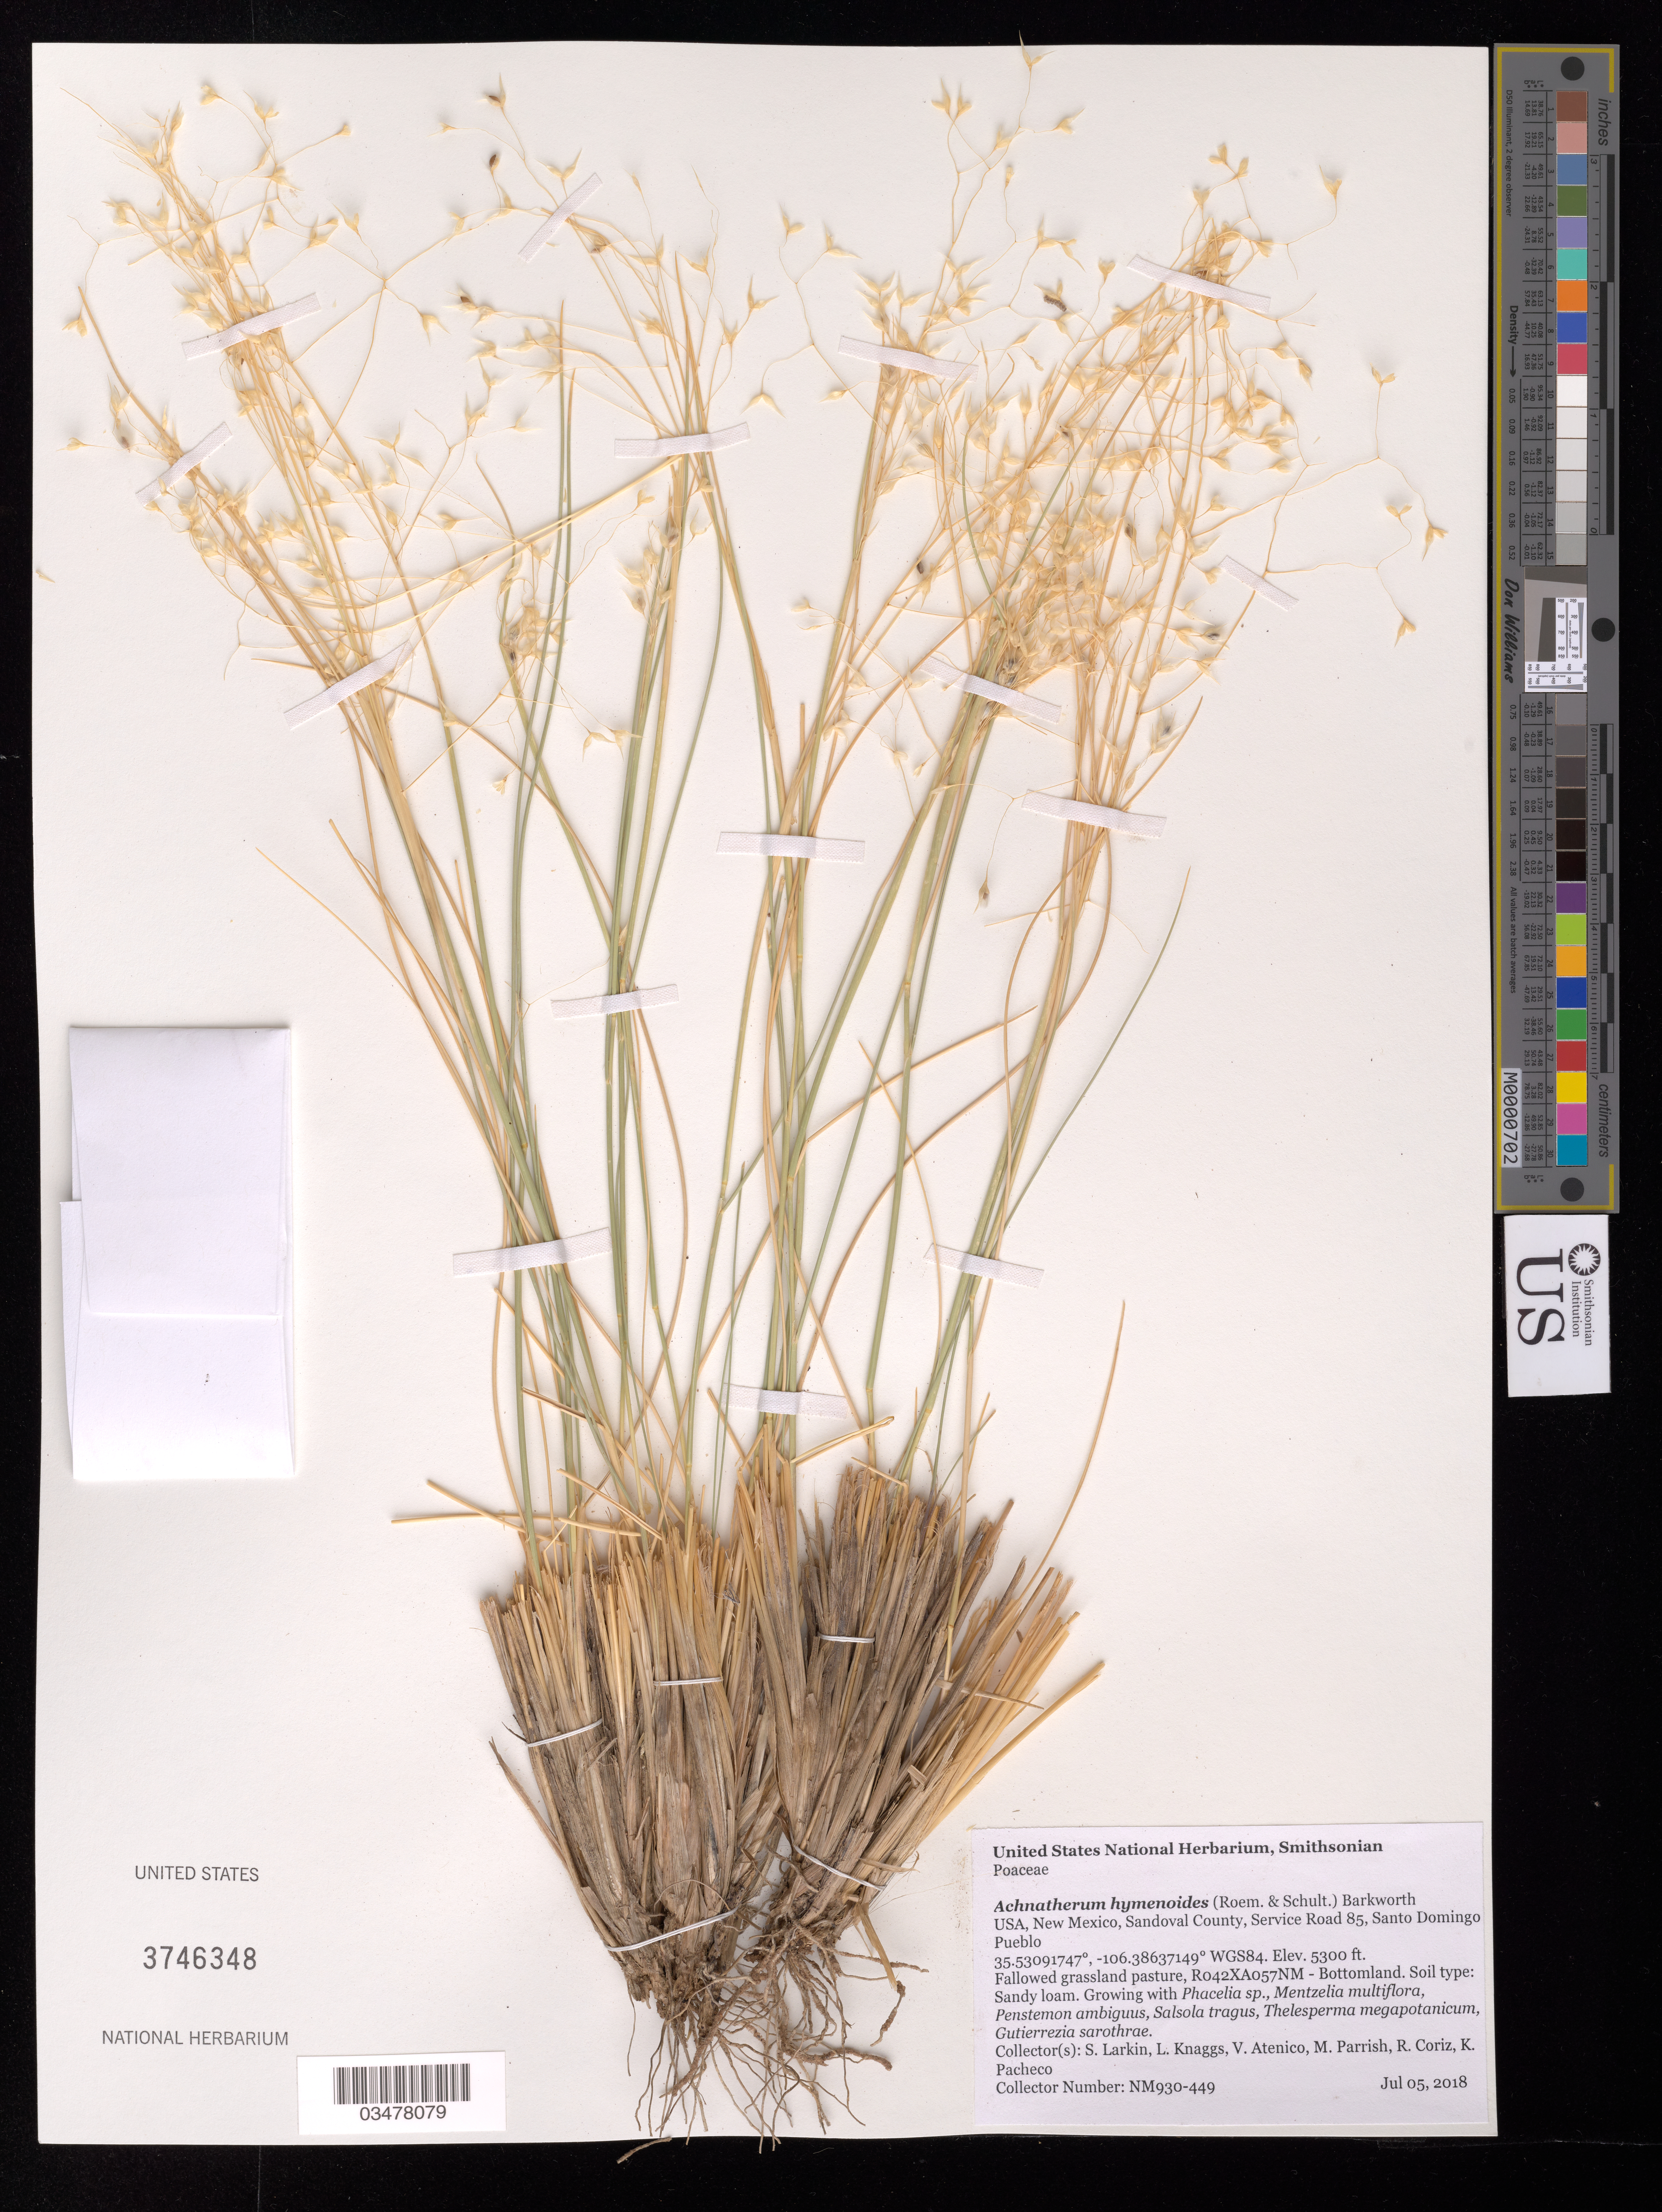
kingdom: Plantae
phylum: Tracheophyta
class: Liliopsida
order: Poales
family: Poaceae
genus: Achnatherum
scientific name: Achnatherum hymenoides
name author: (Roem. & Schult.) Barkworth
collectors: S. Larkin, L. Knaggs, V. Atenico, M. Parrish, R. Coriz & K. Pacheco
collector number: NM930-449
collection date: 2018-07-05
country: United States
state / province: New Mexico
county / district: Sandoval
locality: Santa Domingo Pueblo, Service Road 85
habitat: R042XA057NM - Bottomland. Sandy loam. Fallowed grassland pasture. With Phacelia sp., Mentzelia multiflora, Penstemon ambiguus, Salsola tragus, etc.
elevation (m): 1615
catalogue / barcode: US 3746348